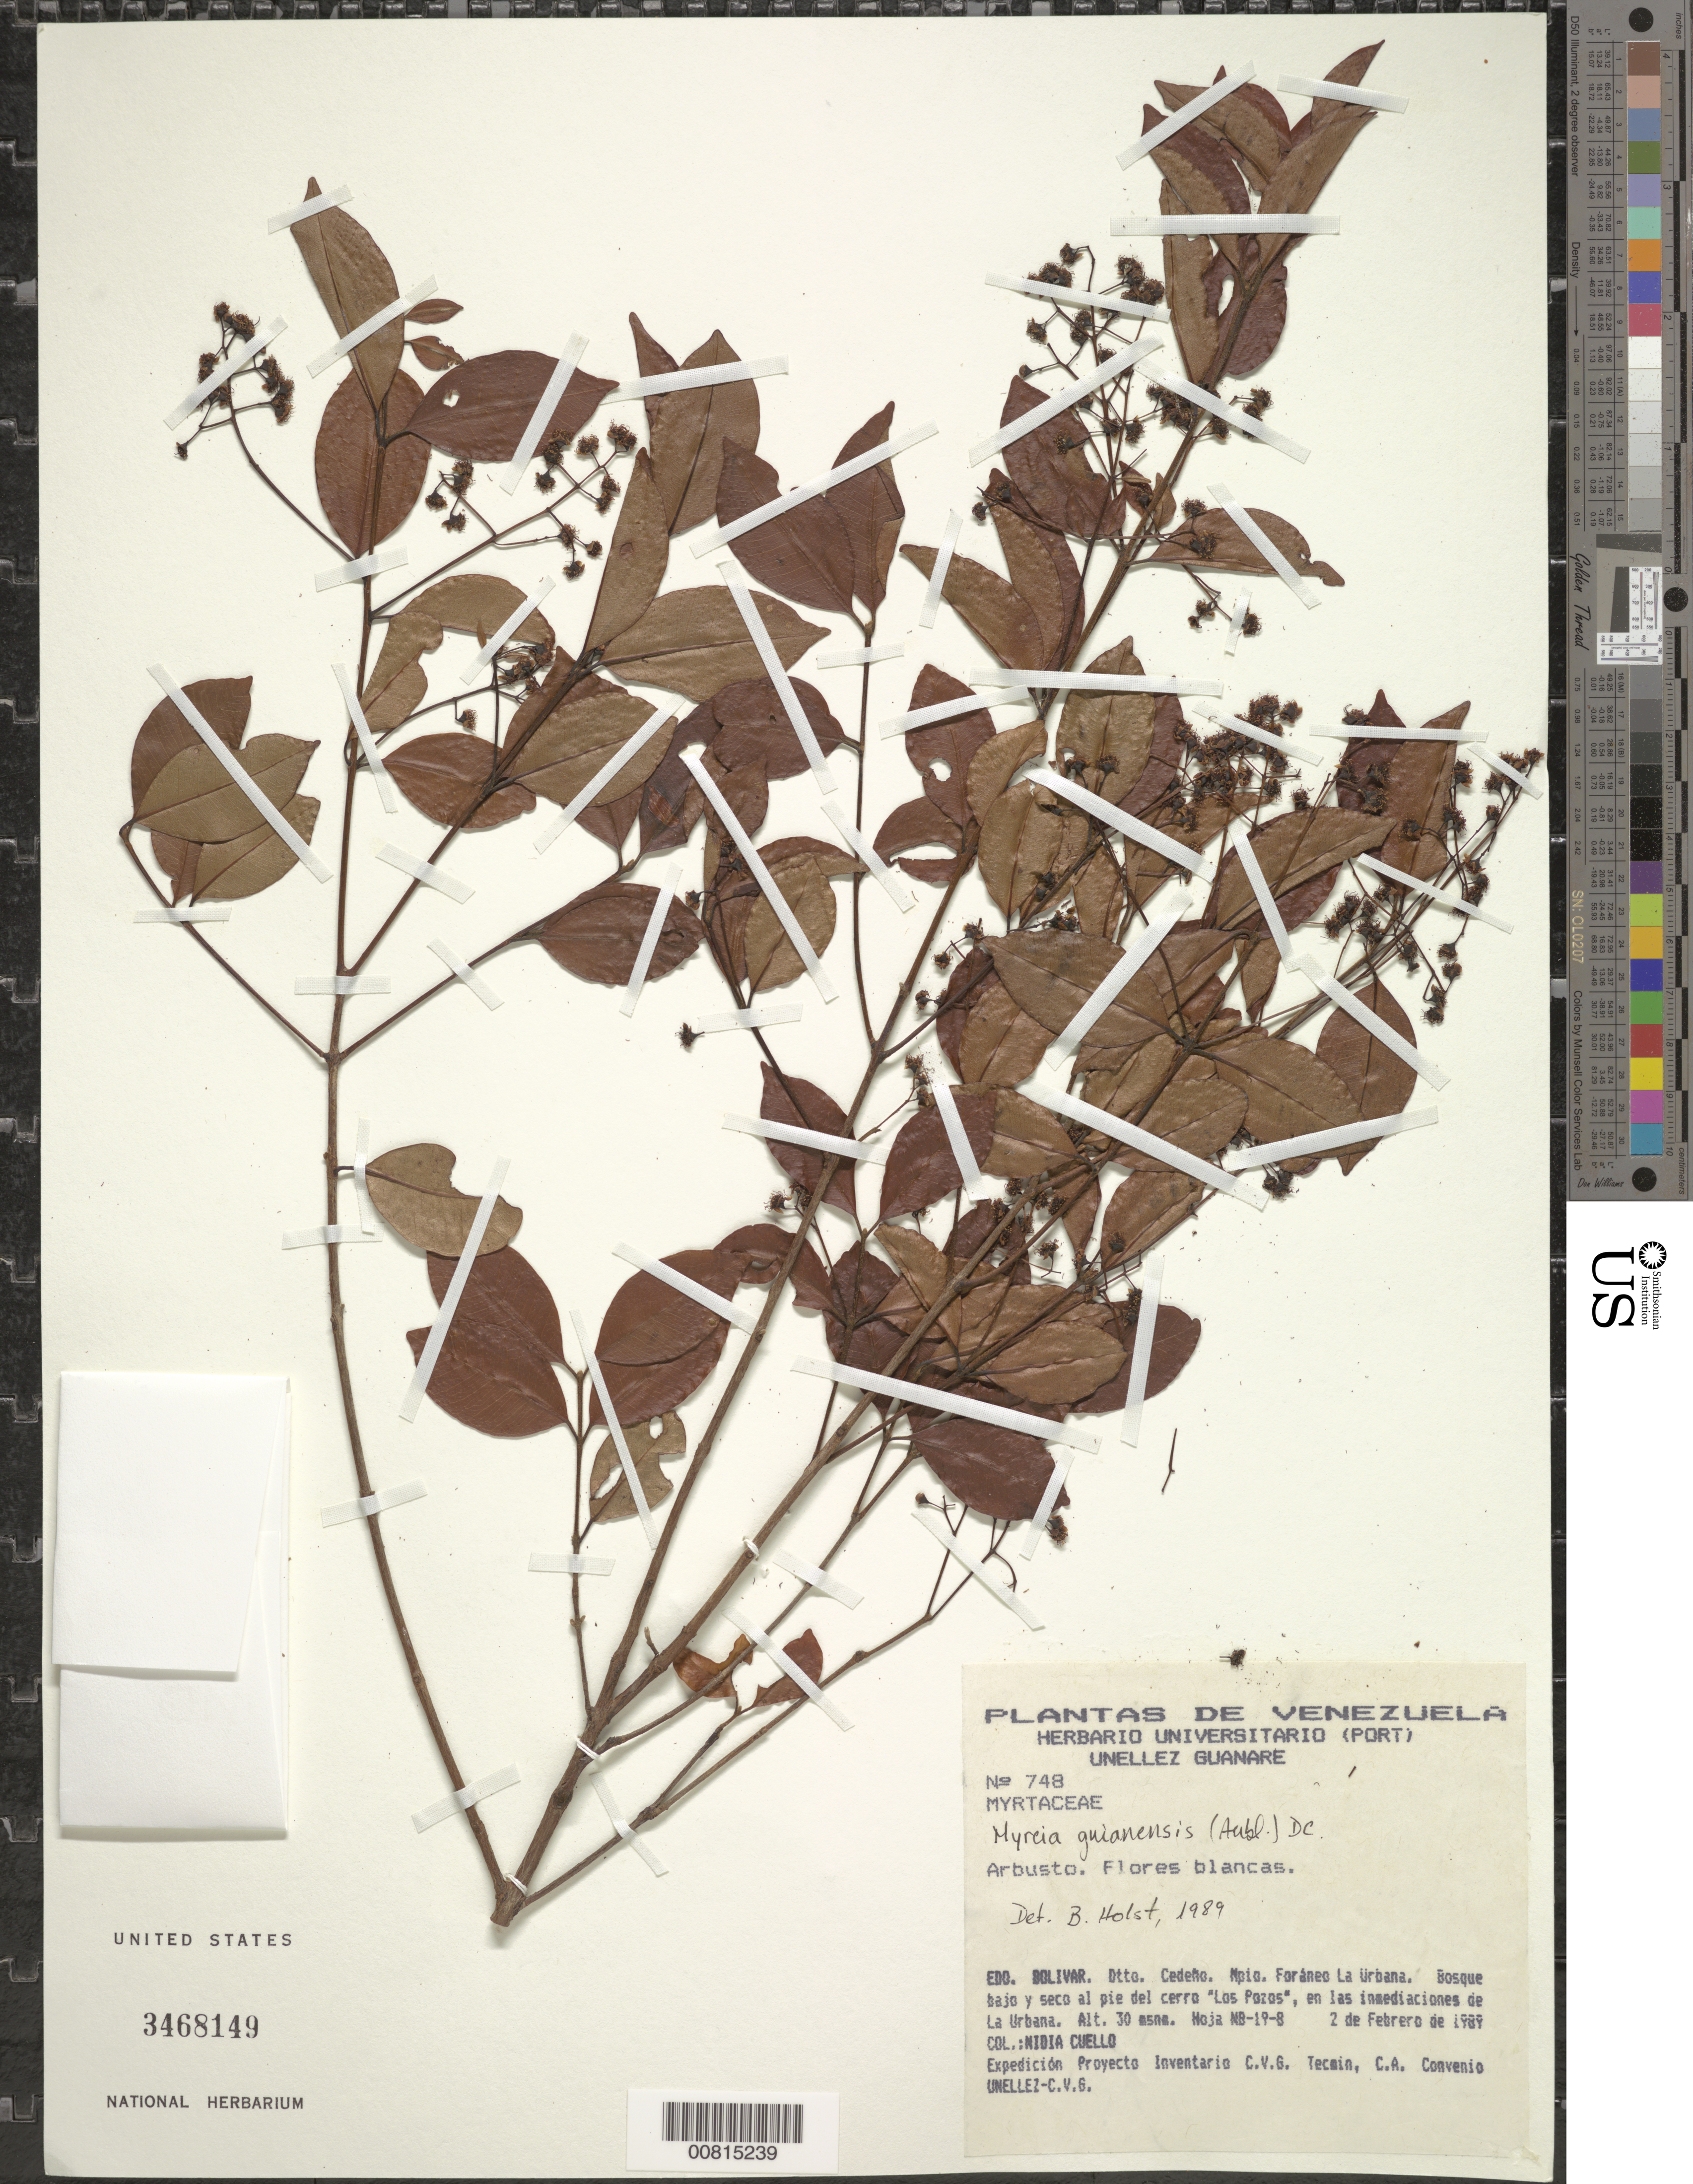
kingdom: Plantae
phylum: Tracheophyta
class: Magnoliopsida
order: Myrtales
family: Myrtaceae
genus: Myrcia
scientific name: Myrcia guianensis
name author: (Aubl.) DC.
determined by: Holst, Bruce K.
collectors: N. L. Cuello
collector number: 748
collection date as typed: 2-Feb-89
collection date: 1989-02-02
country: Venezuela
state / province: Bolívar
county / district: Cedeño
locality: Mun. Foráneo La Urbana, cerro "Los Pozos"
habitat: Bosque bajo y seco al pié del cerro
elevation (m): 30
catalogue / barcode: US 3468149